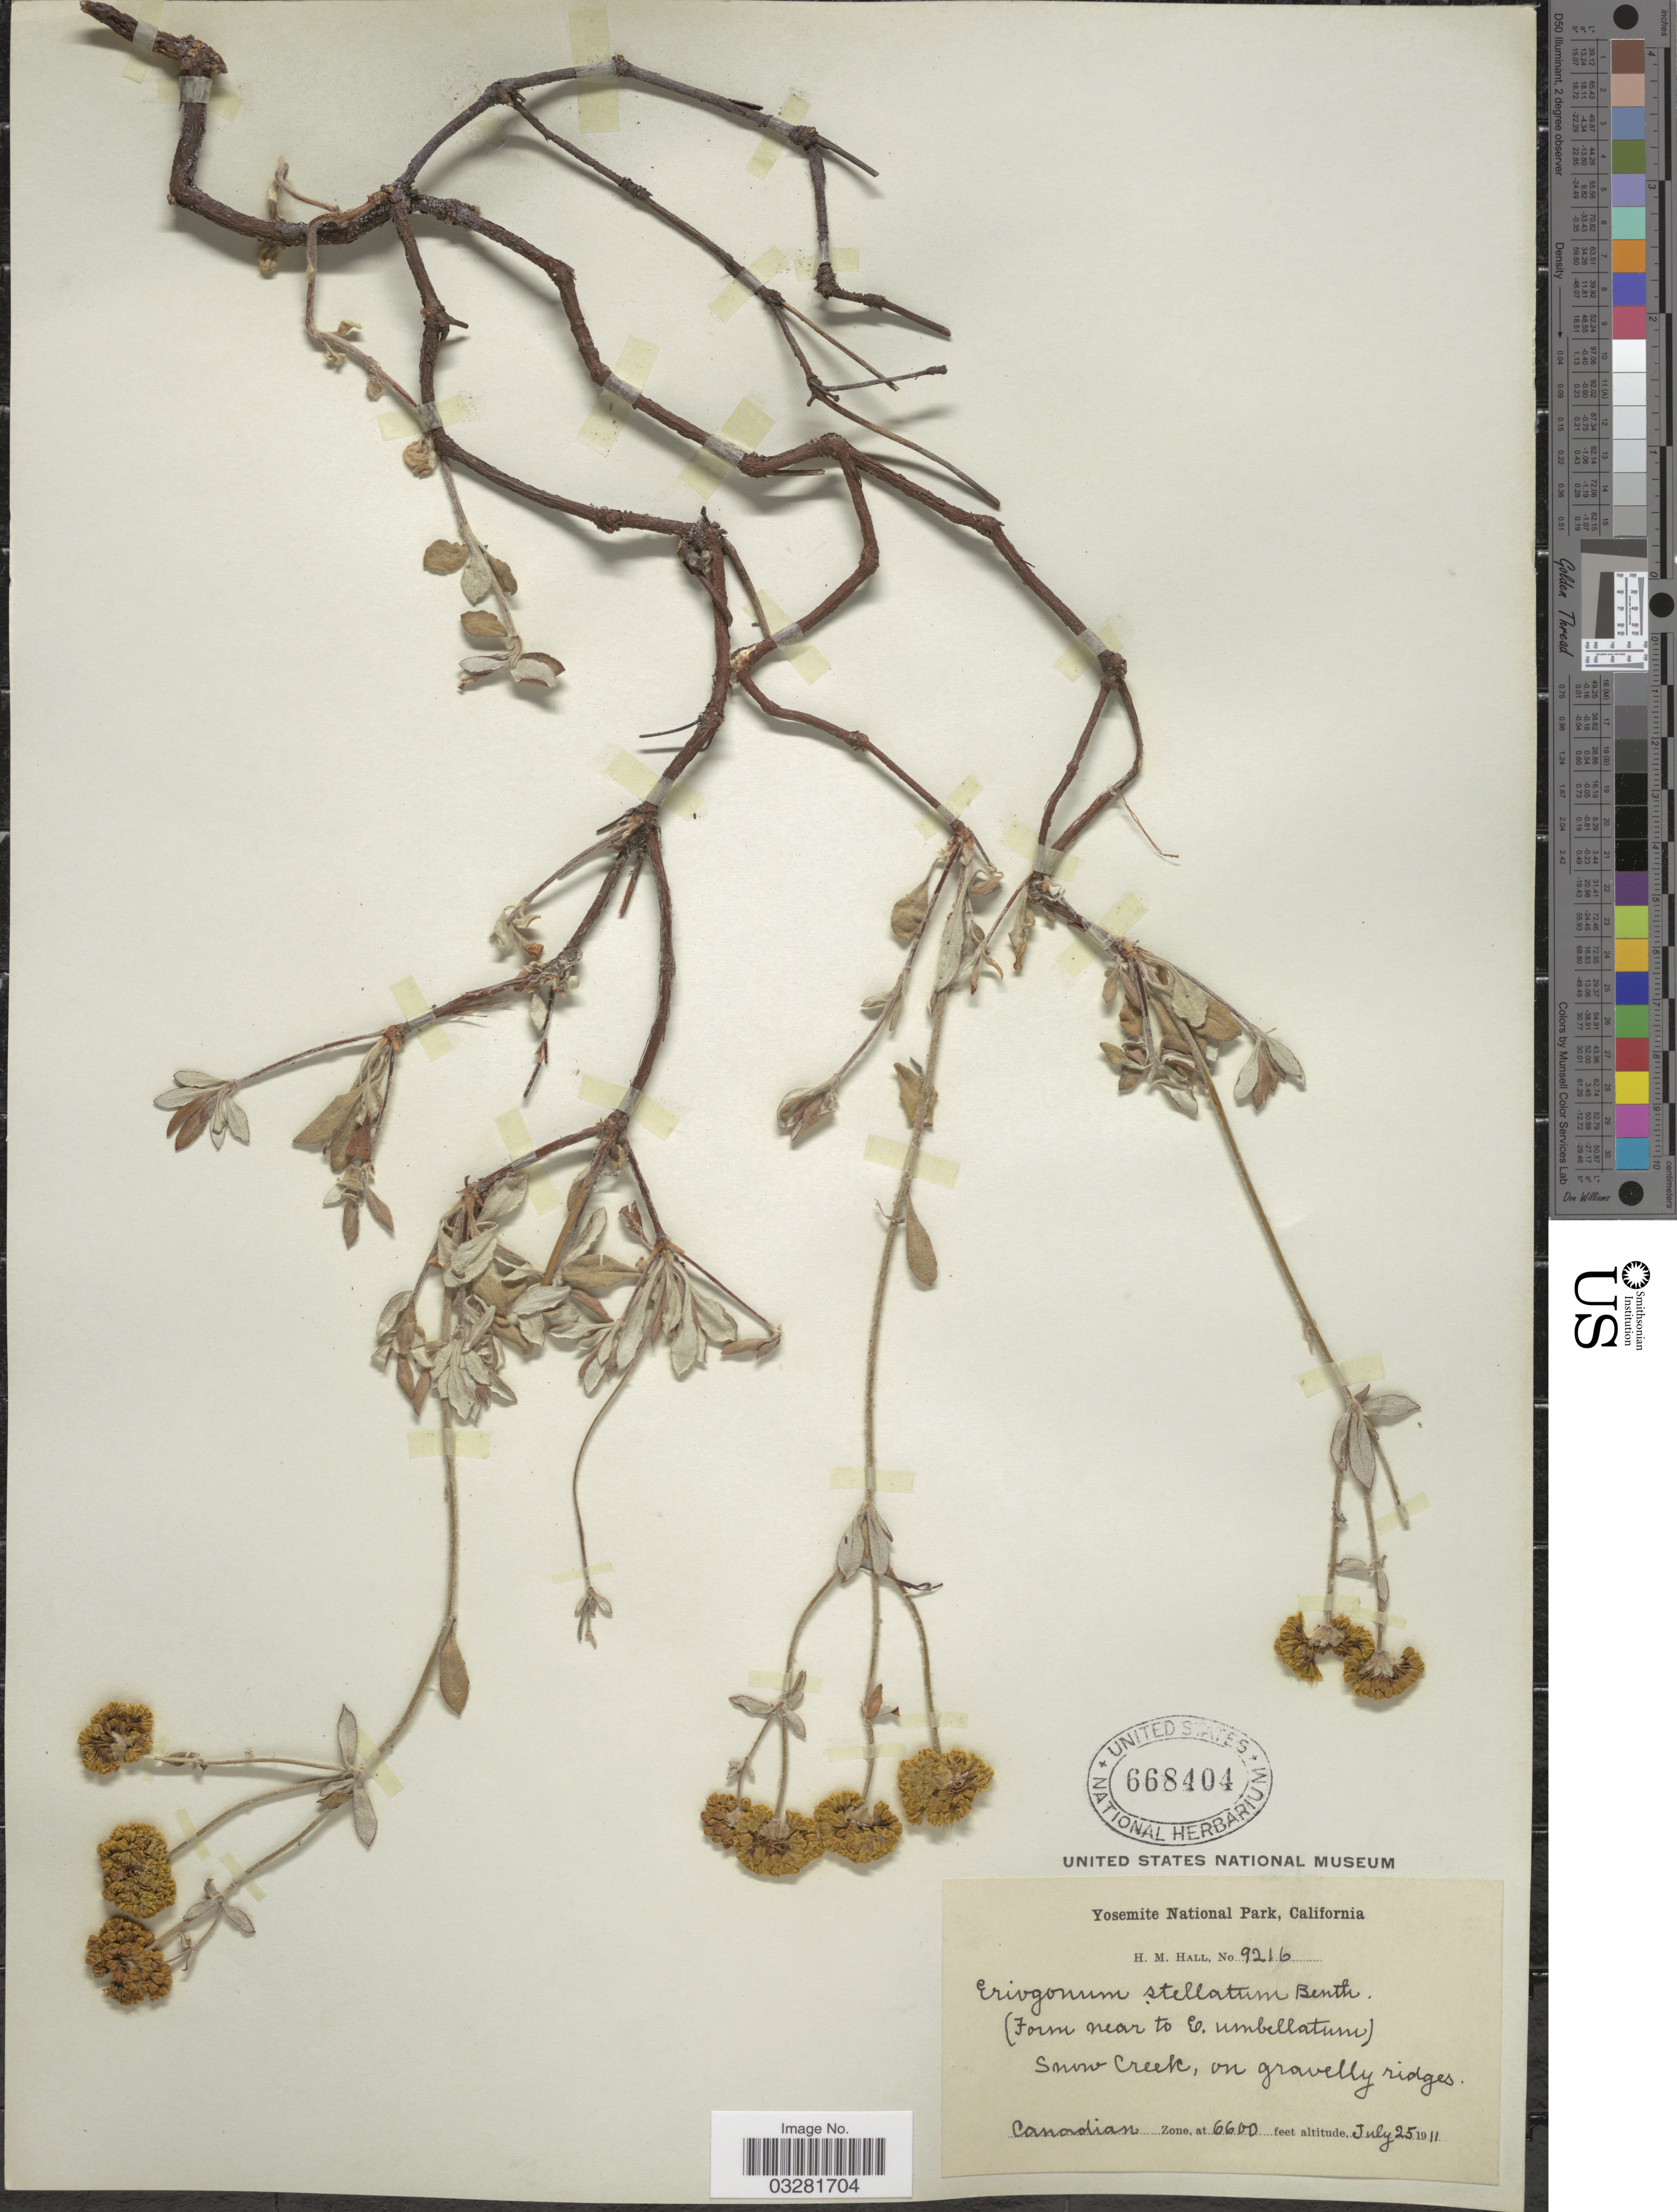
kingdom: Plantae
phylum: Tracheophyta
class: Magnoliopsida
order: Caryophyllales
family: Polygonaceae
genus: Eriogonum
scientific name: Eriogonum umbellatum var. stellatum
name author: (Benth.) M.E. Jones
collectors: H. M. Hall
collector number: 9216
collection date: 1911-07-25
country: United States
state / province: California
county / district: Mariposa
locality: Yosemite National Park. Snow Creek.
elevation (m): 2012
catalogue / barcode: US 668404